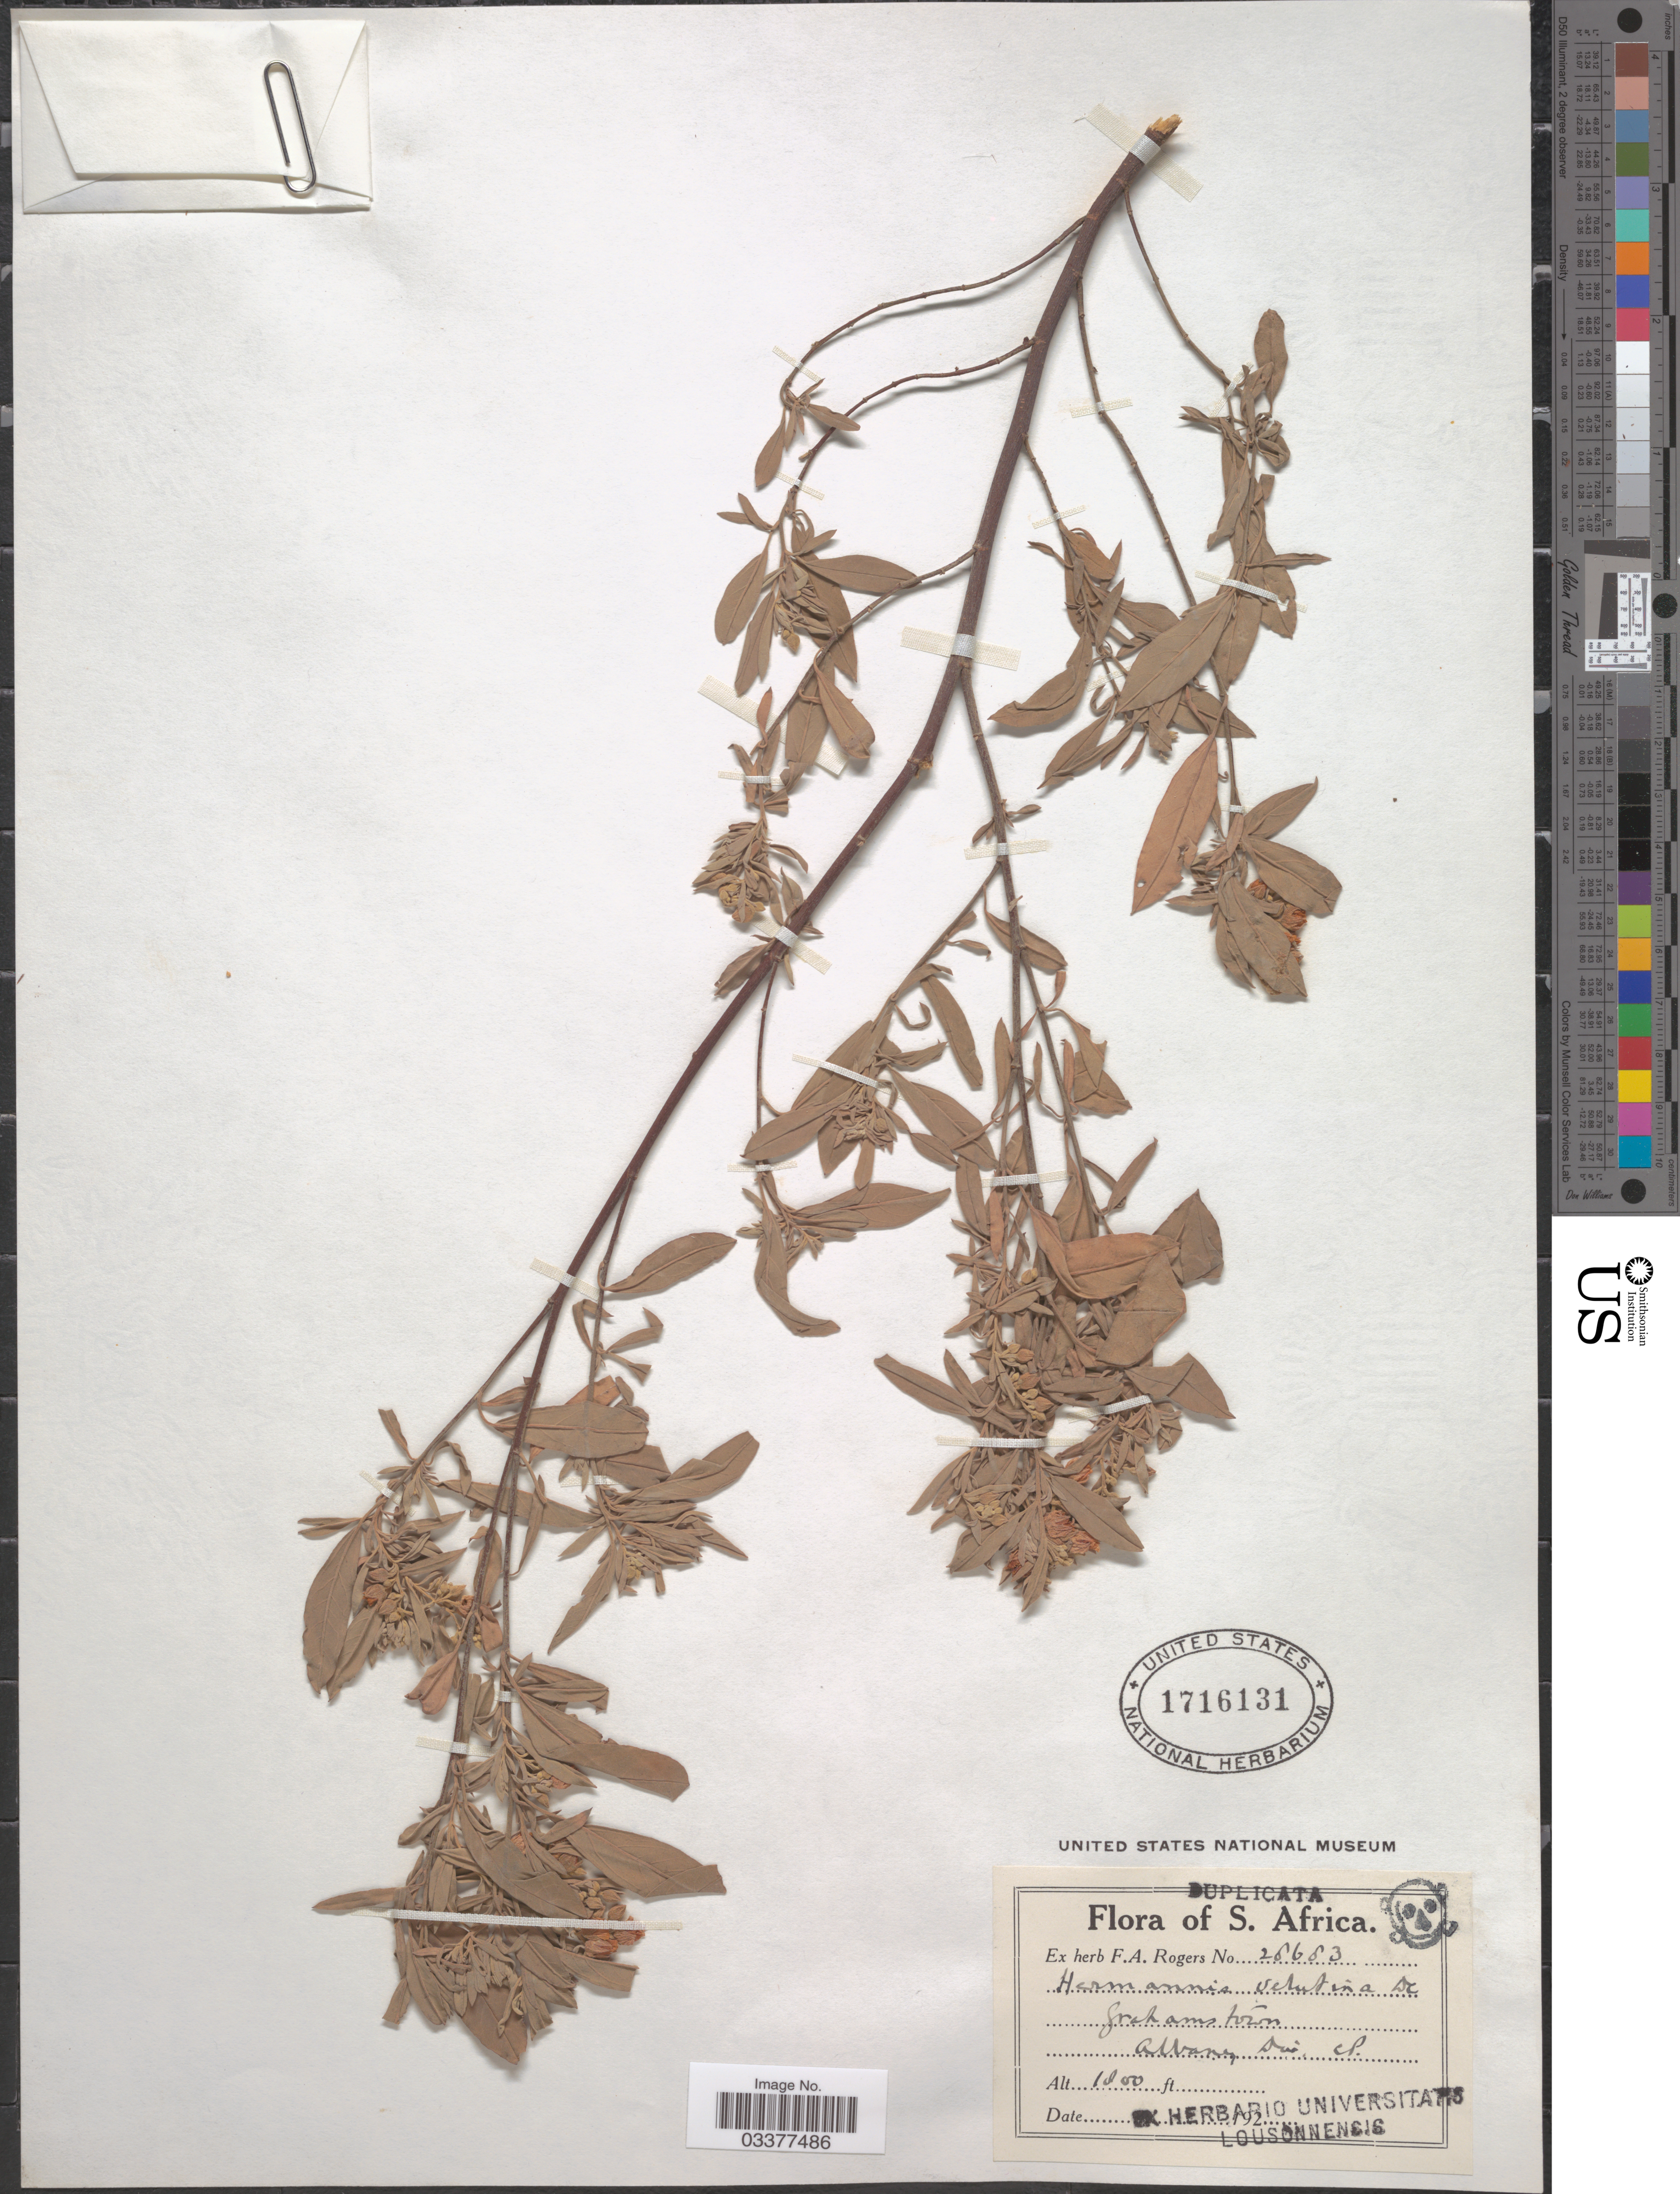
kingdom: Plantae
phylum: Tracheophyta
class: Magnoliopsida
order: Malvales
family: Malvaceae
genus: Hermannia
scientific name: Hermannia velutina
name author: DC.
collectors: ex herb. F. A. Rogers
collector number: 28683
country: South Africa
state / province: Eastern Cape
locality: S. Africa. Grahamstown. Albany Div. CP.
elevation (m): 549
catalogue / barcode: US 1716131